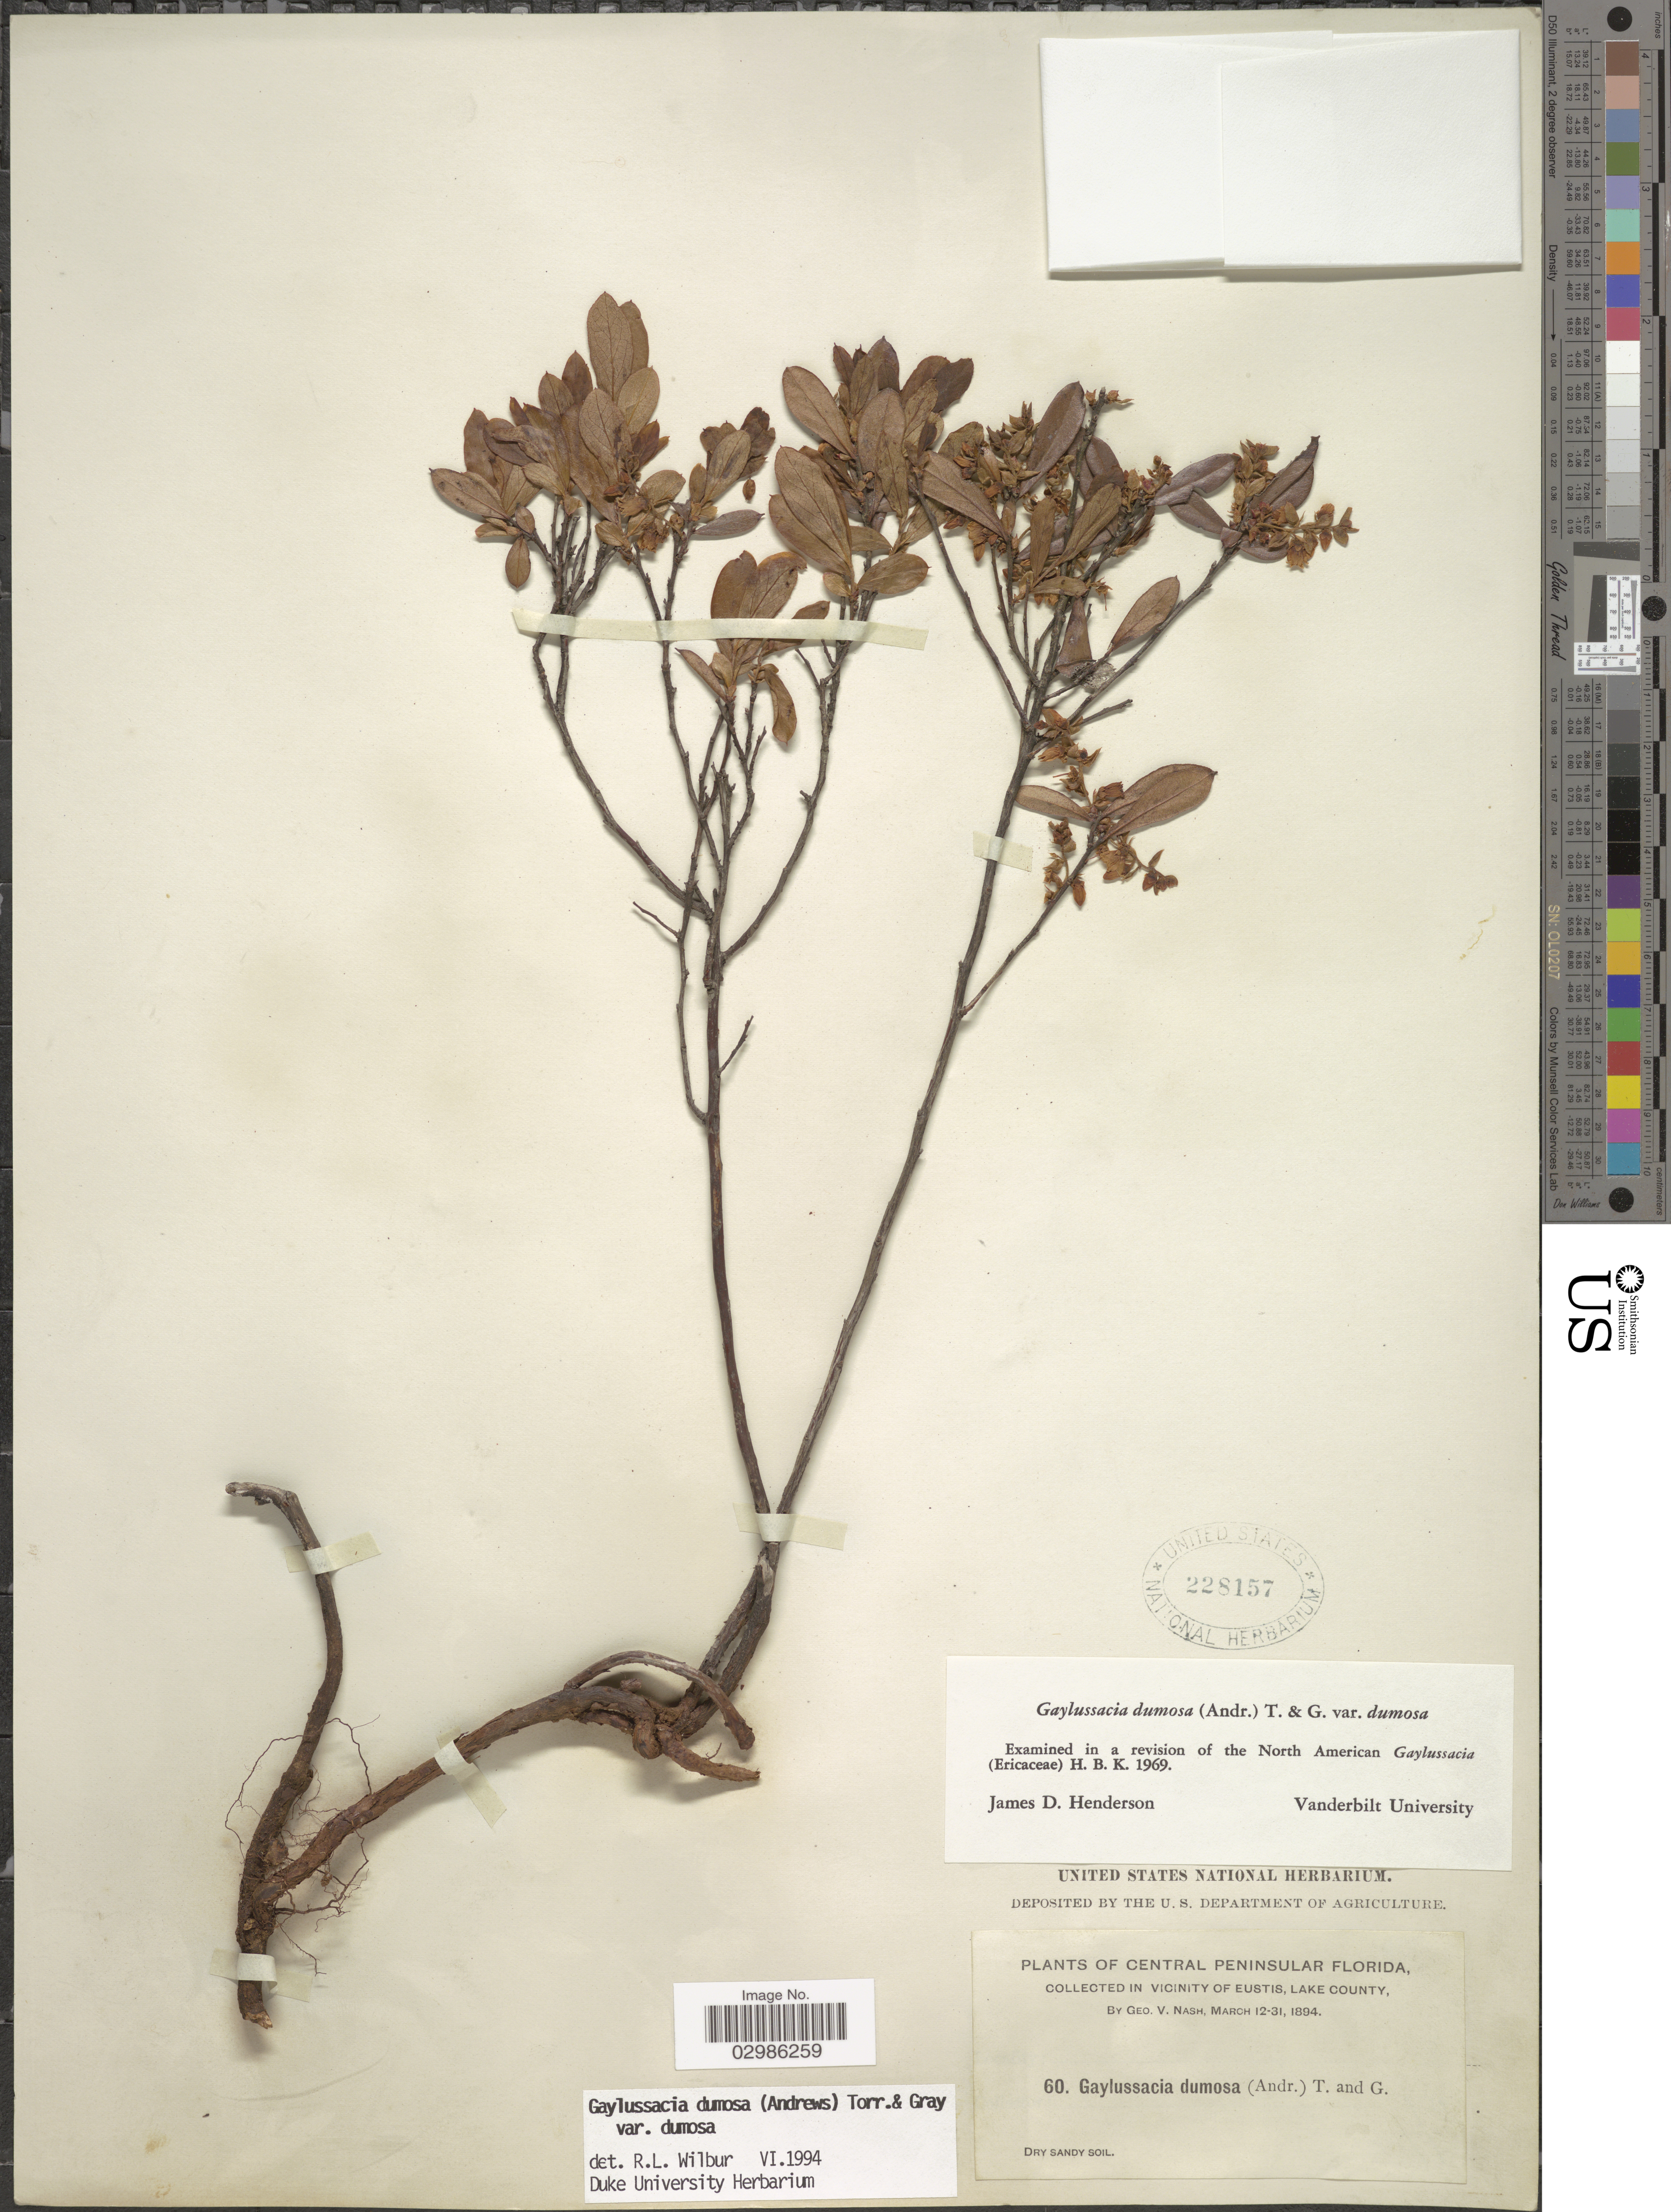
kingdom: Plantae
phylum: Tracheophyta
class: Magnoliopsida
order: Ericales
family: Ericaceae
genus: Gaylussacia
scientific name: Gaylussacia dumosa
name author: (Andrews) Torr. & A. Gray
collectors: G. V. Nash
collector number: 60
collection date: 1894-03-12/1894-03-31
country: United States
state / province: Florida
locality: Central peninsular Florida, in vicinity of Eustis, Lake County.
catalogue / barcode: US 28157